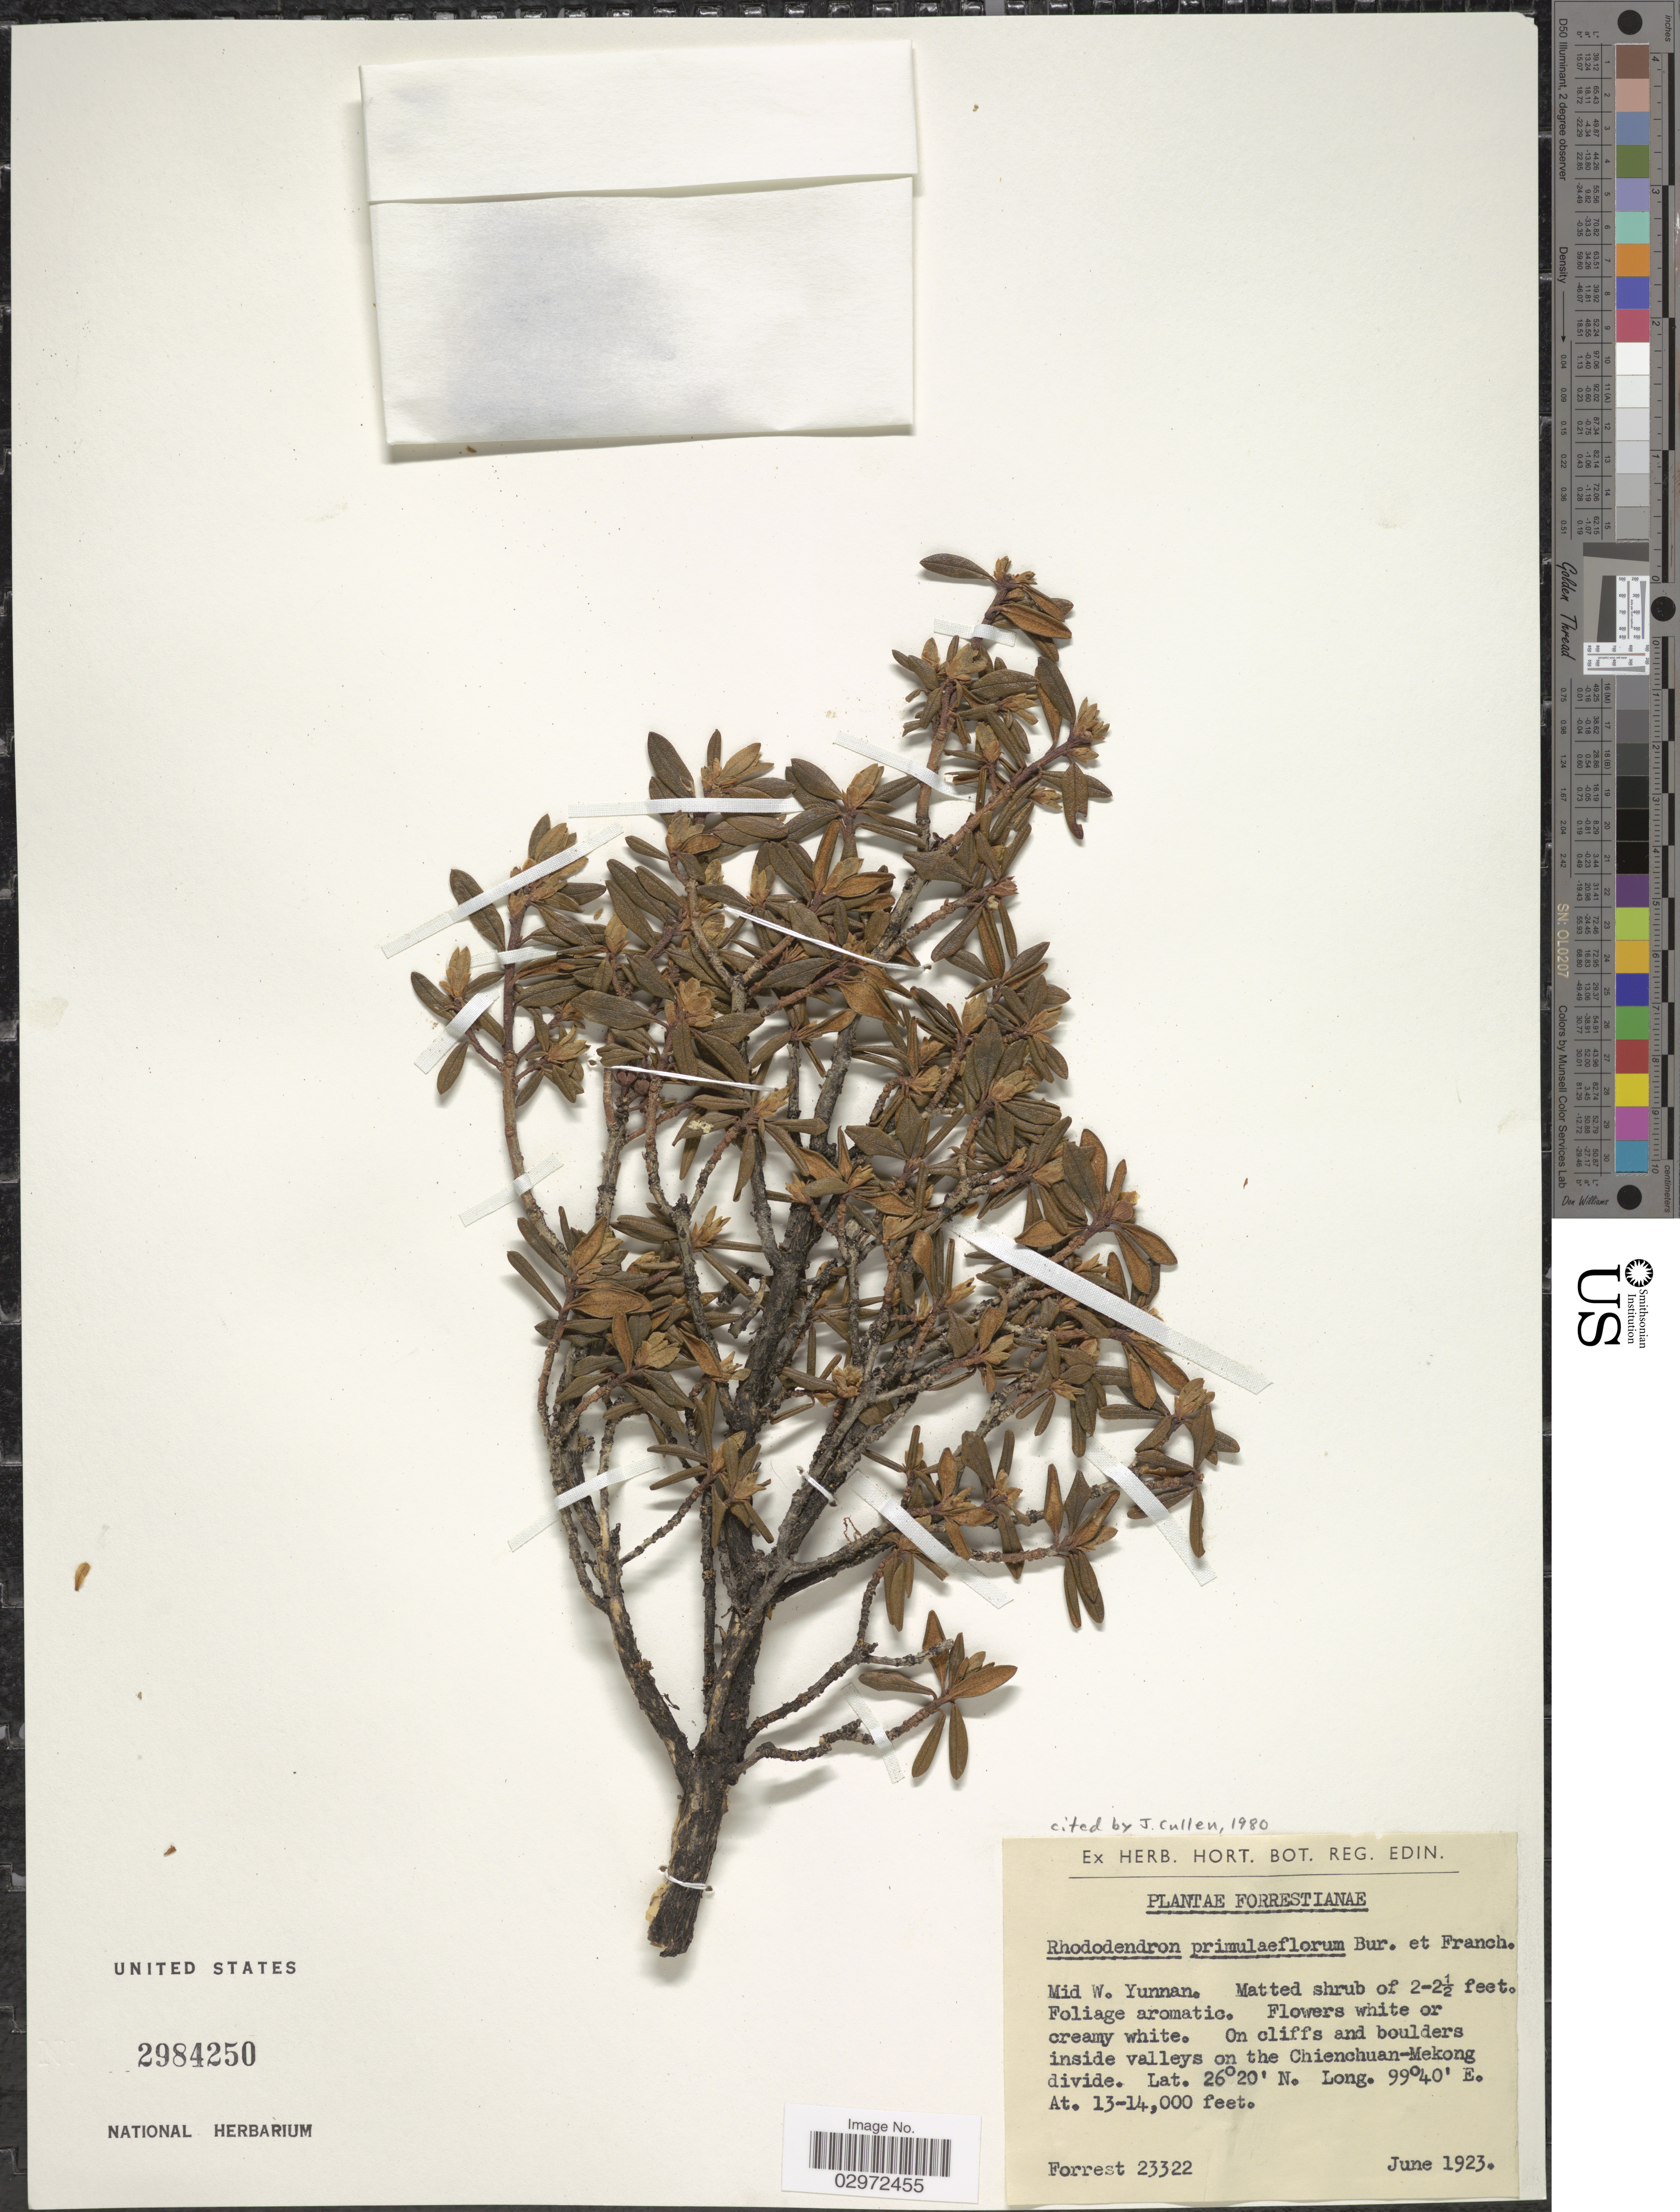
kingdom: Plantae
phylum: Tracheophyta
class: Magnoliopsida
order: Ericales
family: Ericaceae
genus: Rhododendron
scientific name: Rhododendron primuliflorum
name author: É. Bureau & Franch.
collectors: -. Forrest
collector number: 23322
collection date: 1923-06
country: China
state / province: Yunnan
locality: Mid W. Yunnan, On cliffs and boulders inside valleys on the Chienchuan-Mekong divide.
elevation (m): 3962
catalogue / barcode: US 2984250